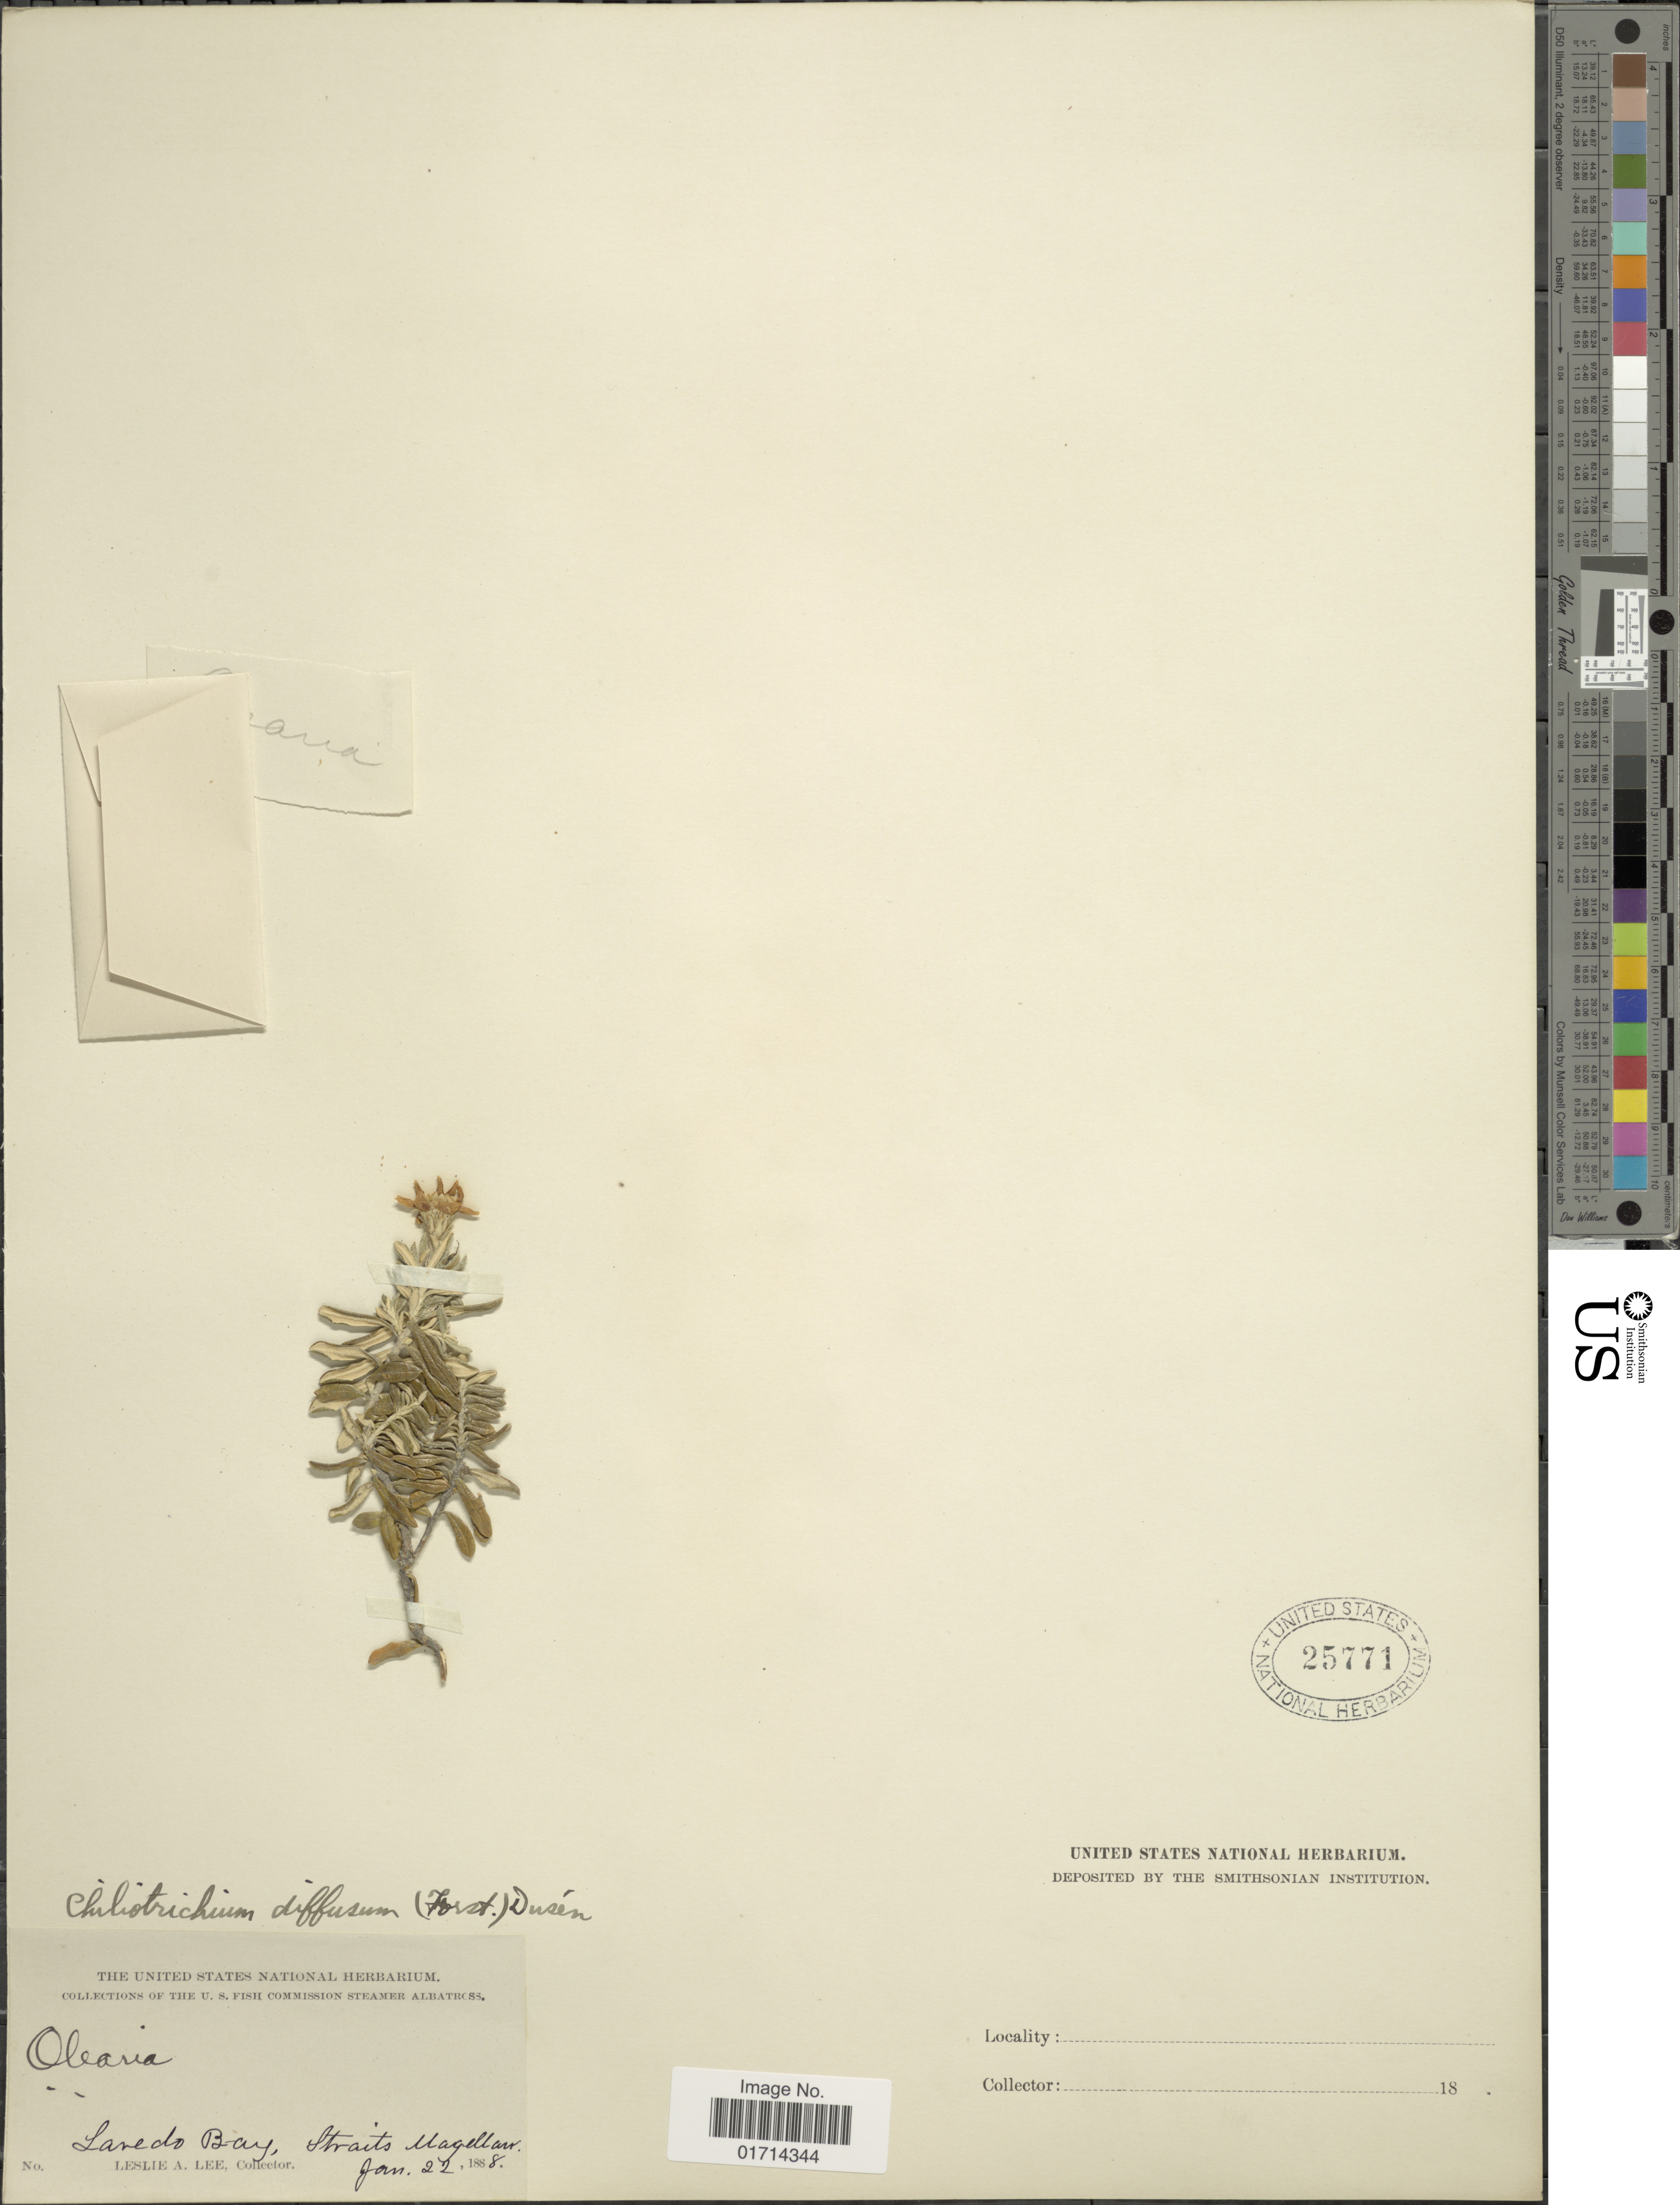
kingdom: Plantae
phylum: Tracheophyta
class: Magnoliopsida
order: Asterales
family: Asteraceae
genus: Chiliotrichum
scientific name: Chiliotrichum diffusum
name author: (G. Forst.) Kuntze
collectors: L. Lee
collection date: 1888-01-22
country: Chile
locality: Lavedo Bay, Straits Magellan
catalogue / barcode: US 25771